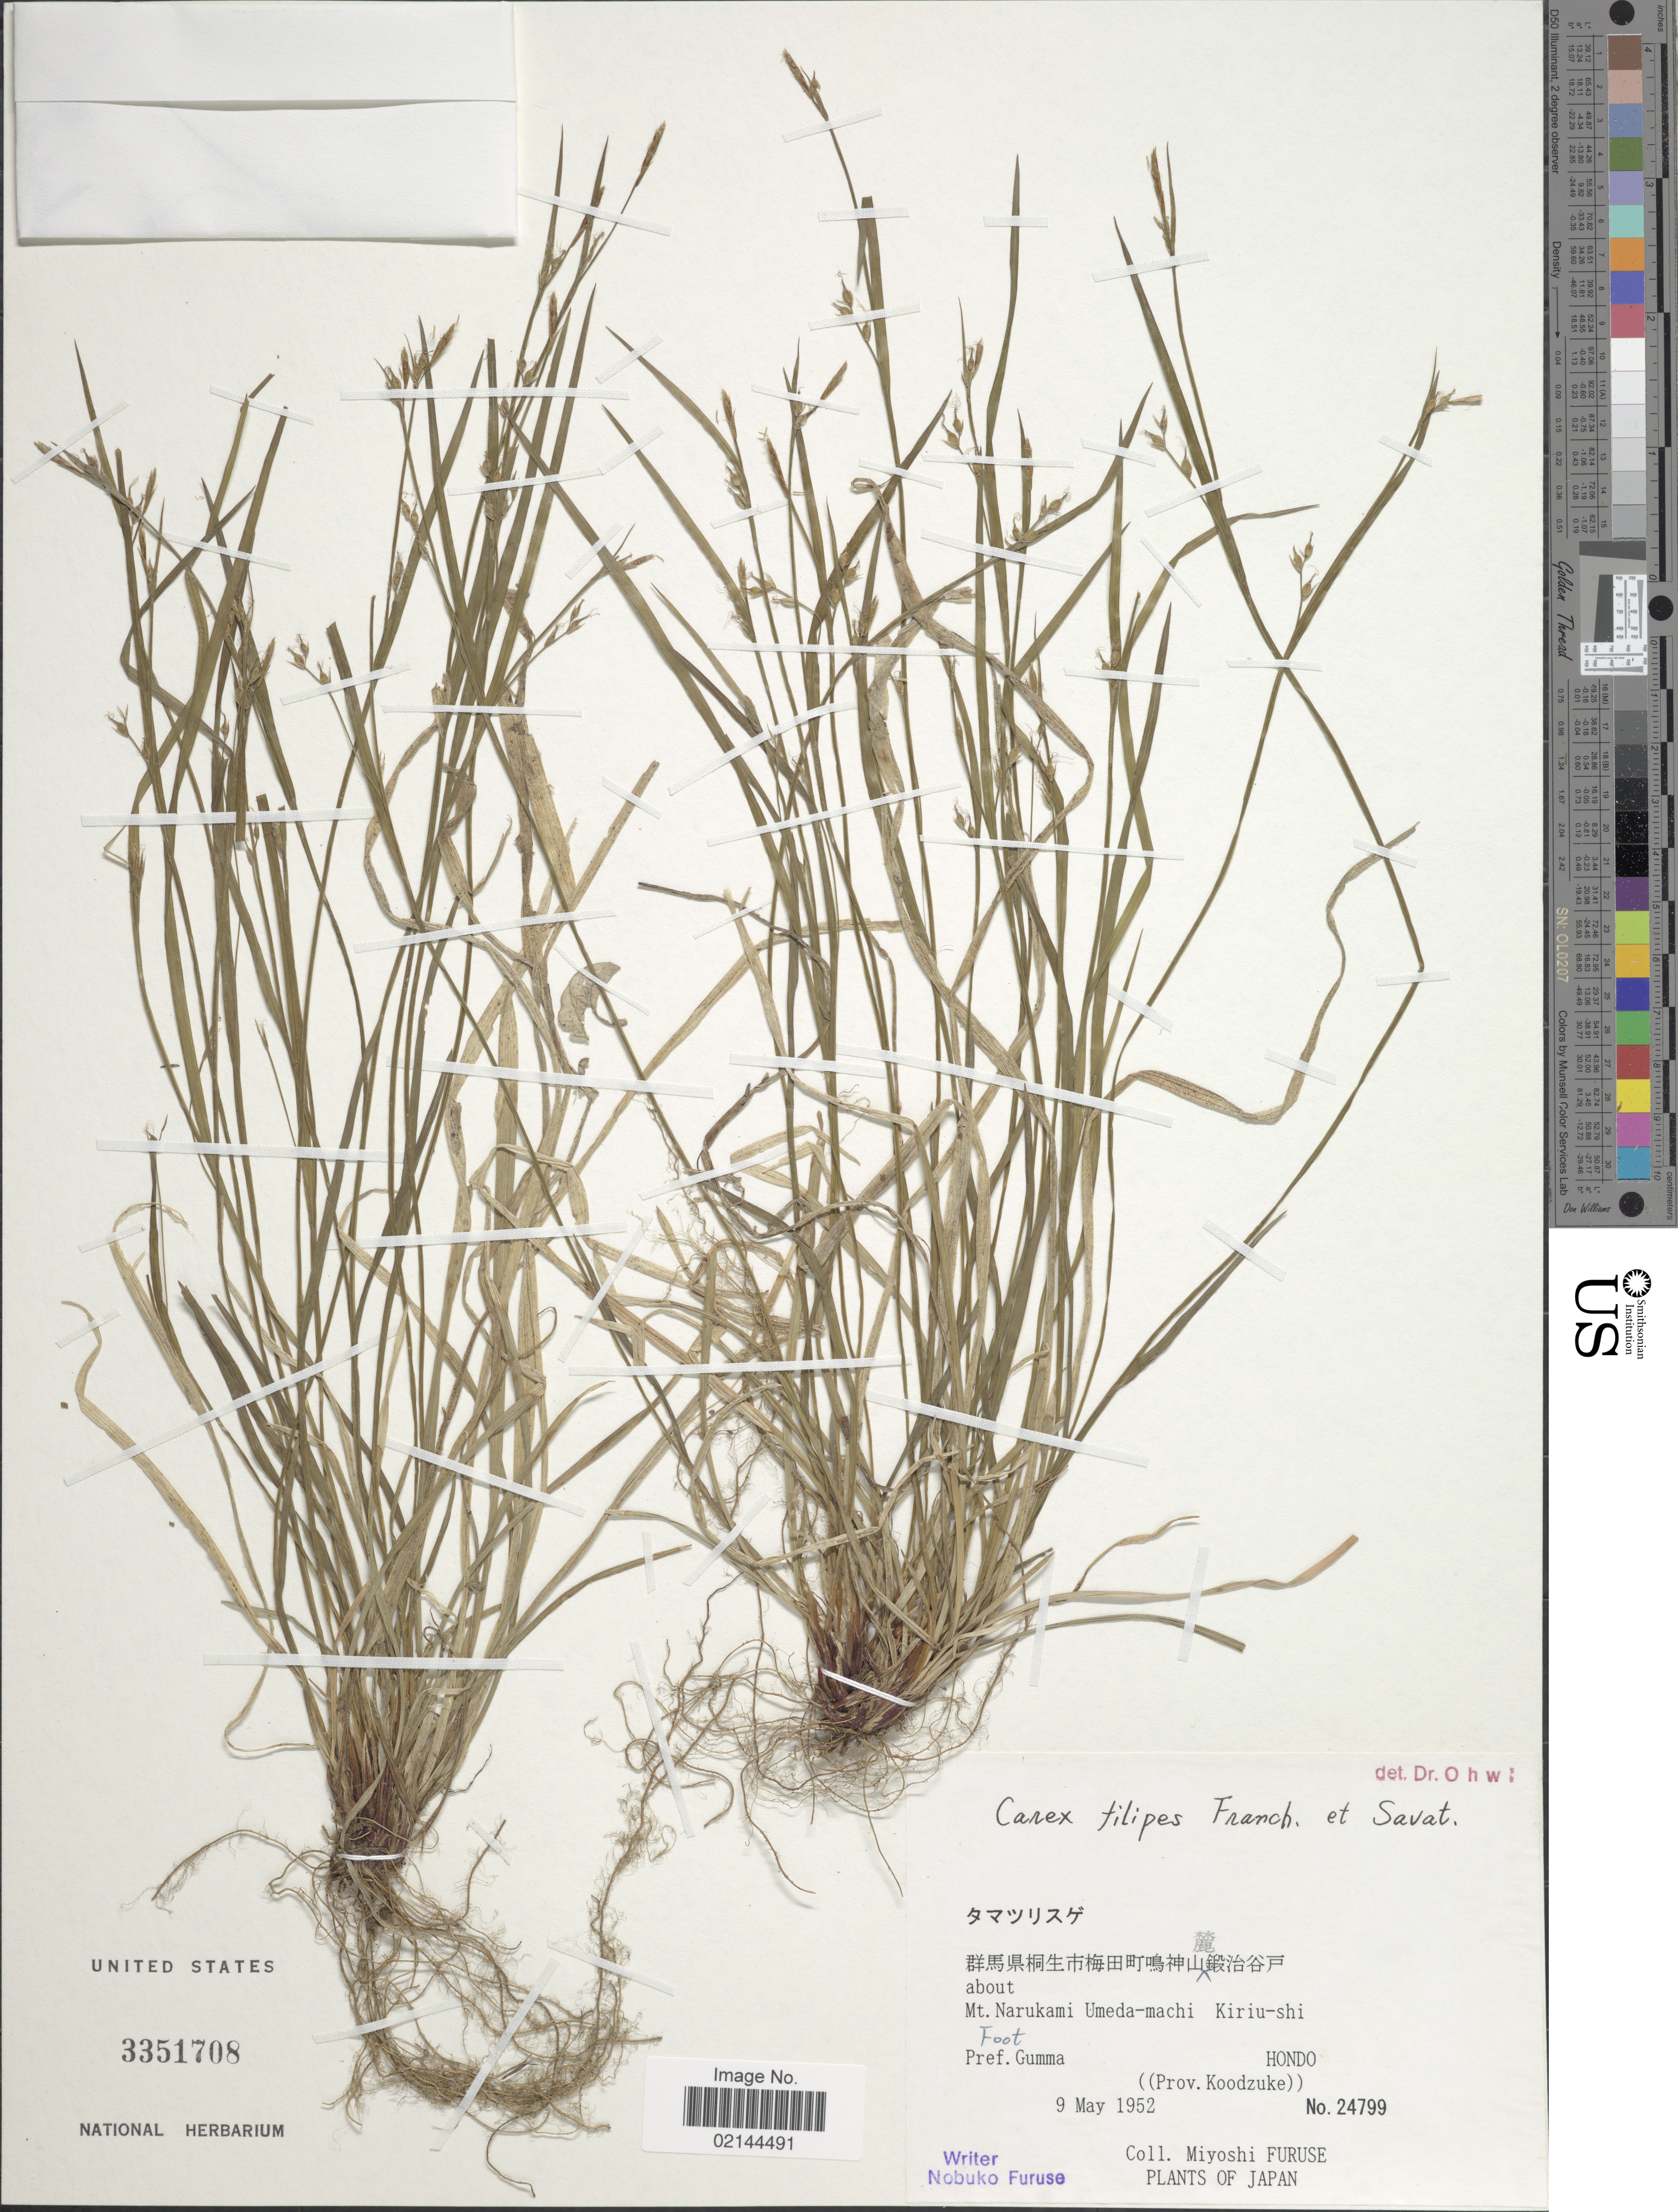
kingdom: Plantae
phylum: Tracheophyta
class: Liliopsida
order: Poales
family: Cyperaceae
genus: Carex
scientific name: Carex filipes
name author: Franch. & Sav.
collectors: M. Furuse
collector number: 24799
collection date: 1952-05-09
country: Japan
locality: About Mt. Narukami Umeda-machi Kiriu-Shi. Foot. Pref. Gumma. Hondo ((Prov. Koodzuke))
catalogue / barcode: US 3351708